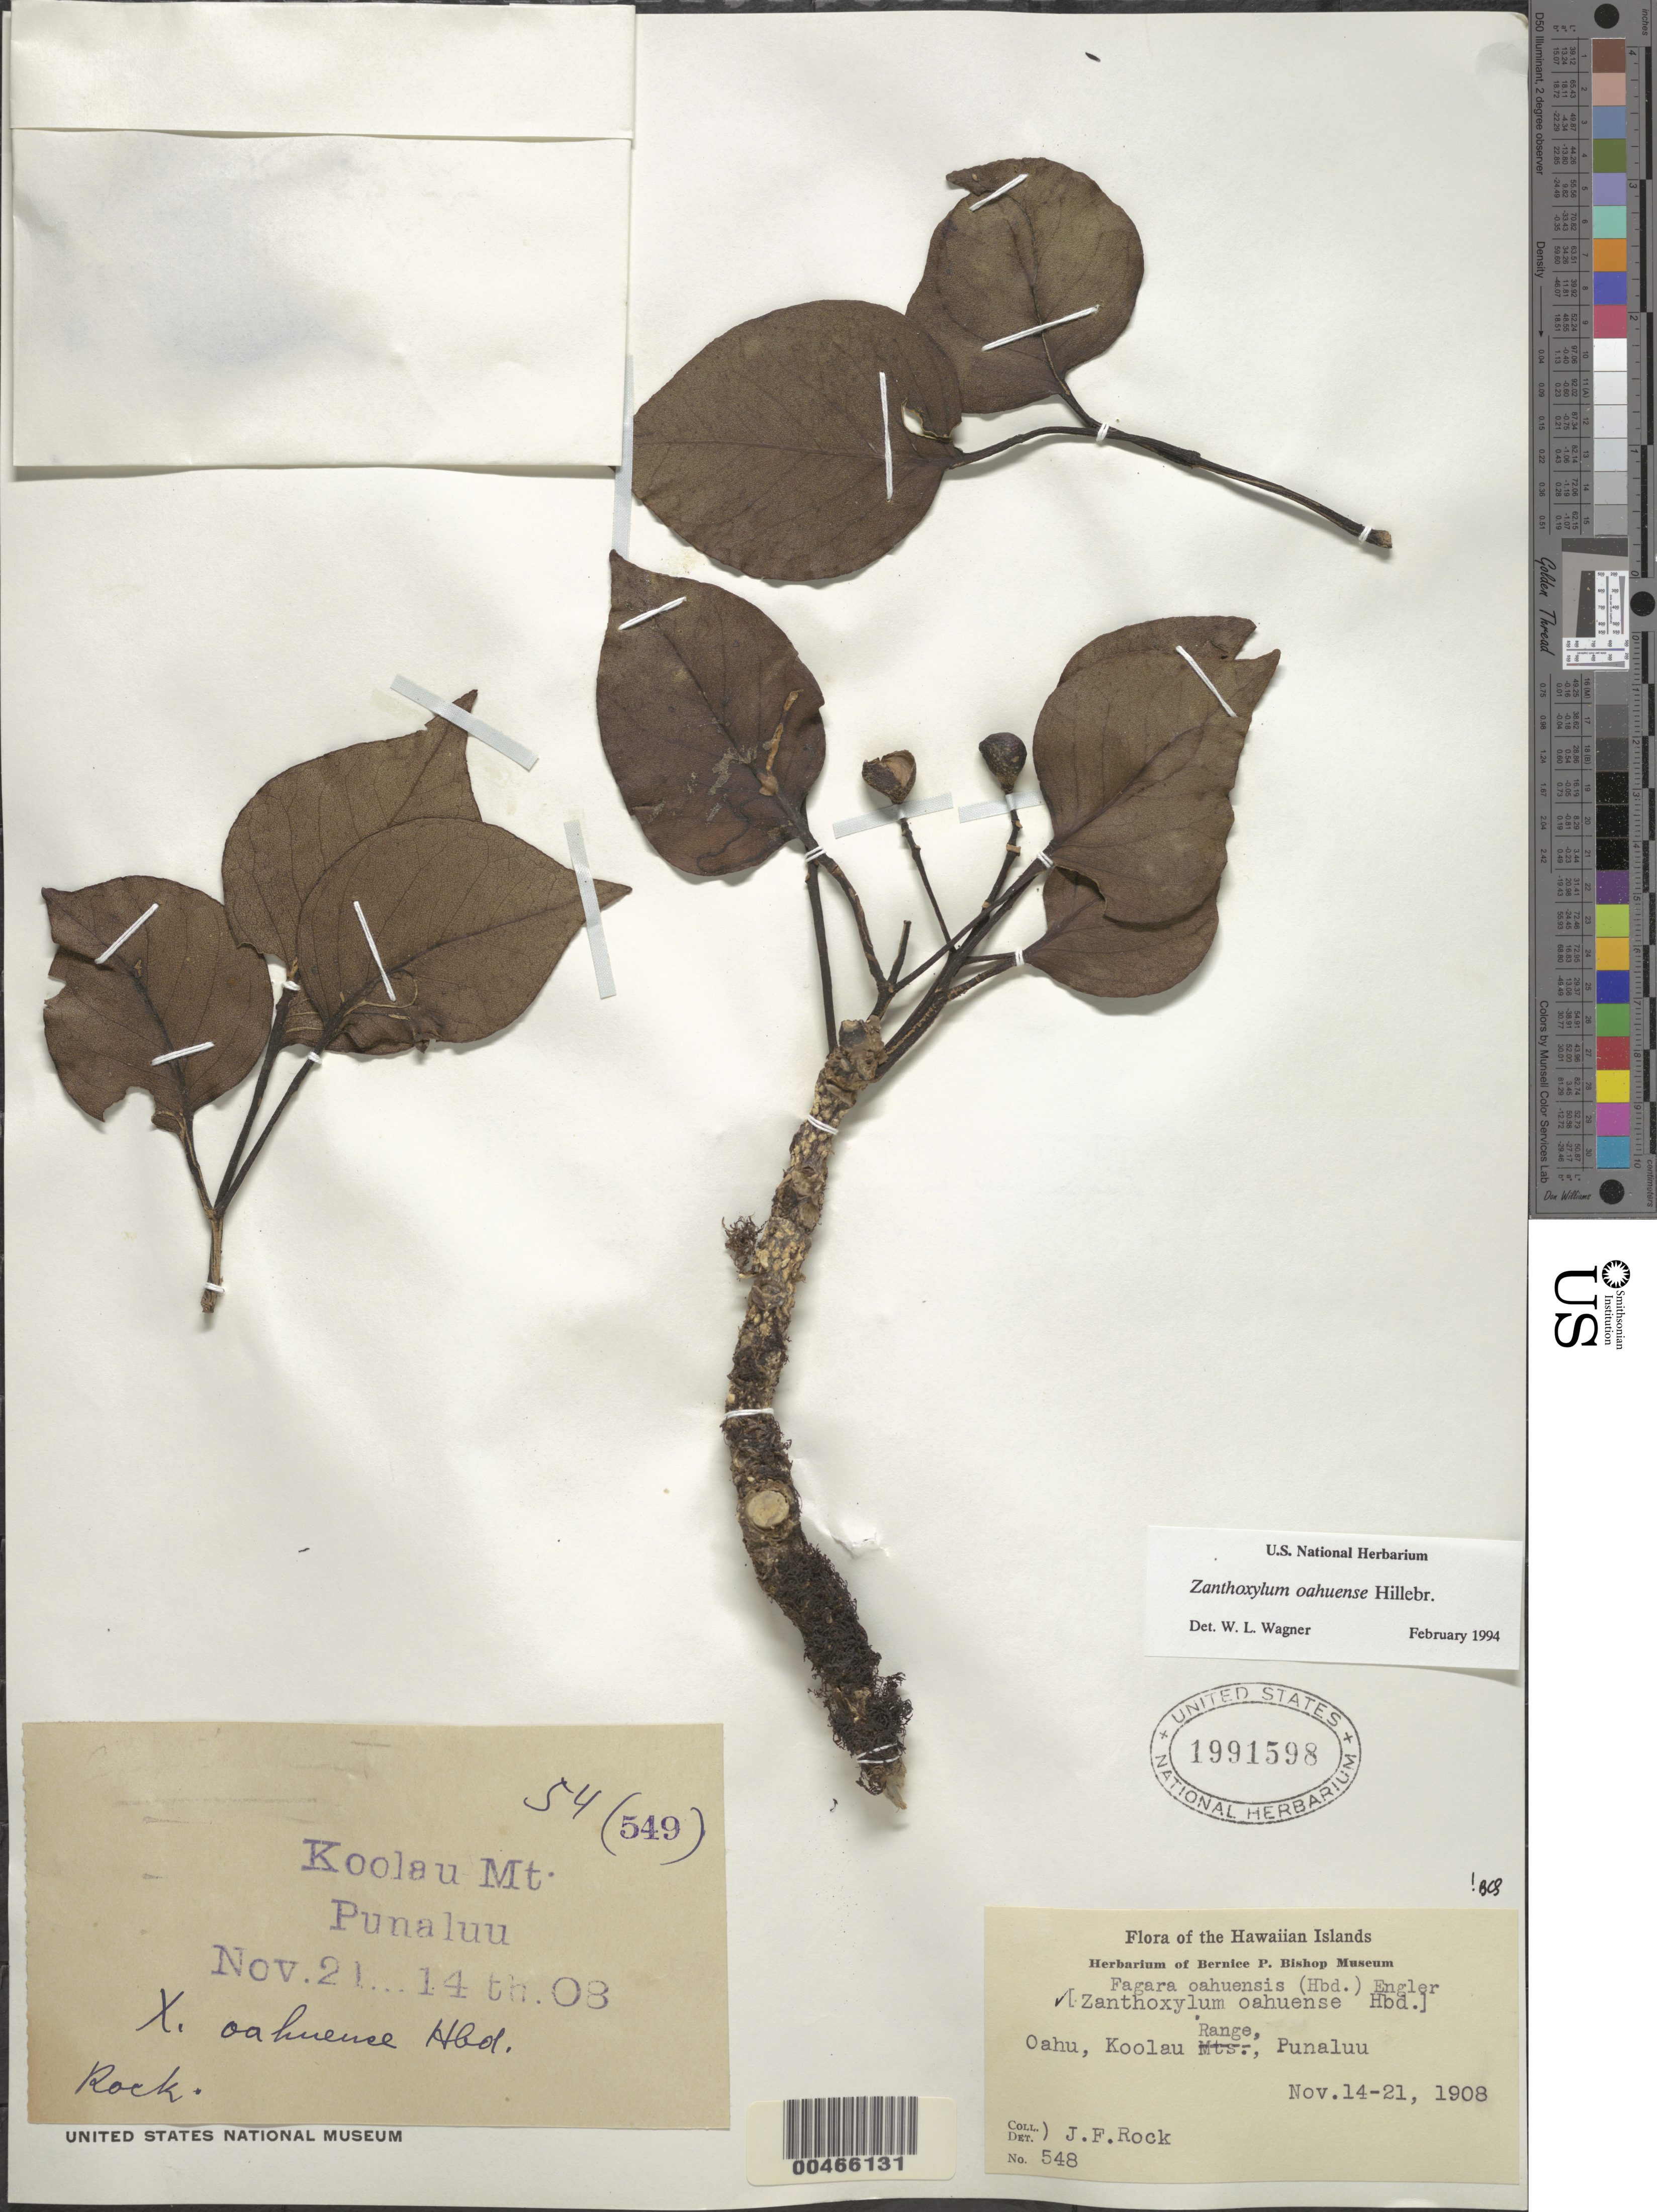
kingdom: Plantae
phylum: Tracheophyta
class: Magnoliopsida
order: Sapindales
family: Rutaceae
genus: Zanthoxylum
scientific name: Zanthoxylum oahuense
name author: Hillebr.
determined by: Wagner, W. L., (BOT), Smithsonian Institution - National Museum of Natural History (UNITED STATES)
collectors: J. F. Rock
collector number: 548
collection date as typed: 14 Nov 1908 to 21 Nov 1908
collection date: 1908-11-14/1908-11-21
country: United States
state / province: Hawaii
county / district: Honolulu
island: Oahu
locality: Koolau Range, Punaluu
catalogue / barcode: US 1991598